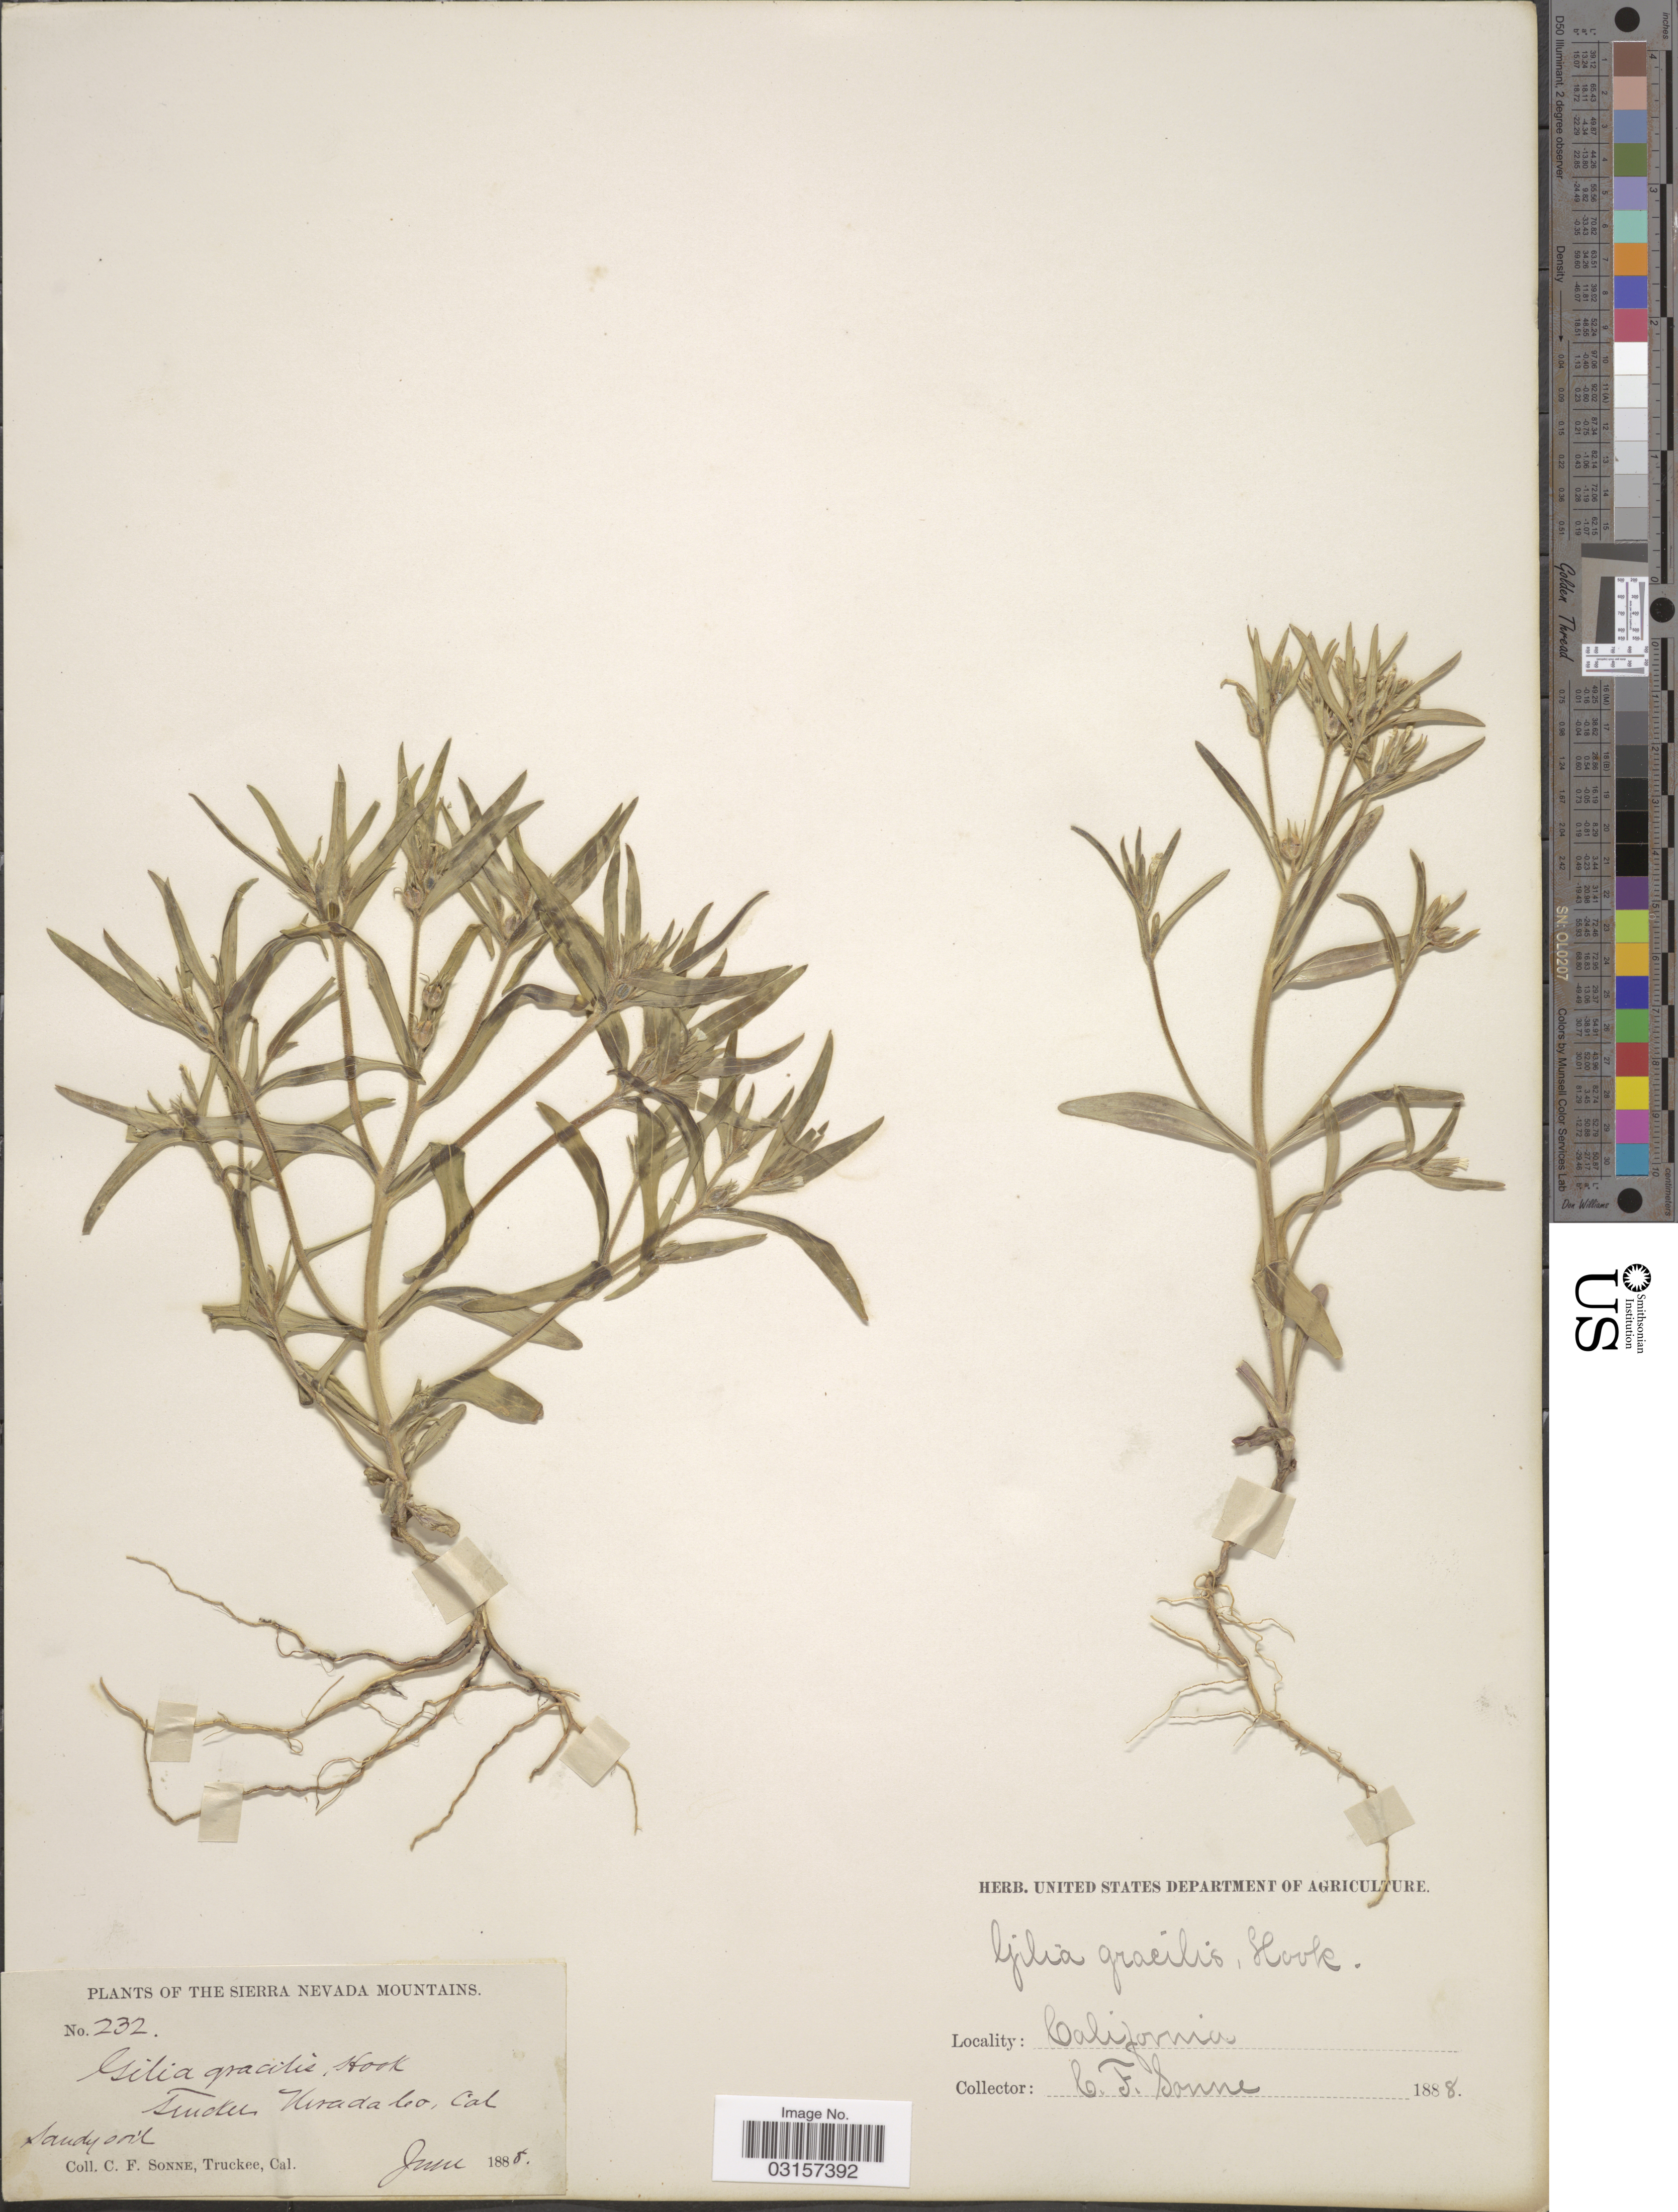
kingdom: Plantae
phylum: Tracheophyta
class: Magnoliopsida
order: Ericales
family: Polemoniaceae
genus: Microsteris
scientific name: Microsteris gracilis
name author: (Hook.) Greene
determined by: (US) Smithsonian Institution - National Museum of Natural History - Department of Botany (UNITED STATES)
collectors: C. Stone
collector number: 232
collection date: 1888-06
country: United States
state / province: California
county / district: Nevada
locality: The Sierra Nevada Mountains. Truckee Nevada Co.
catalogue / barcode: US 103224